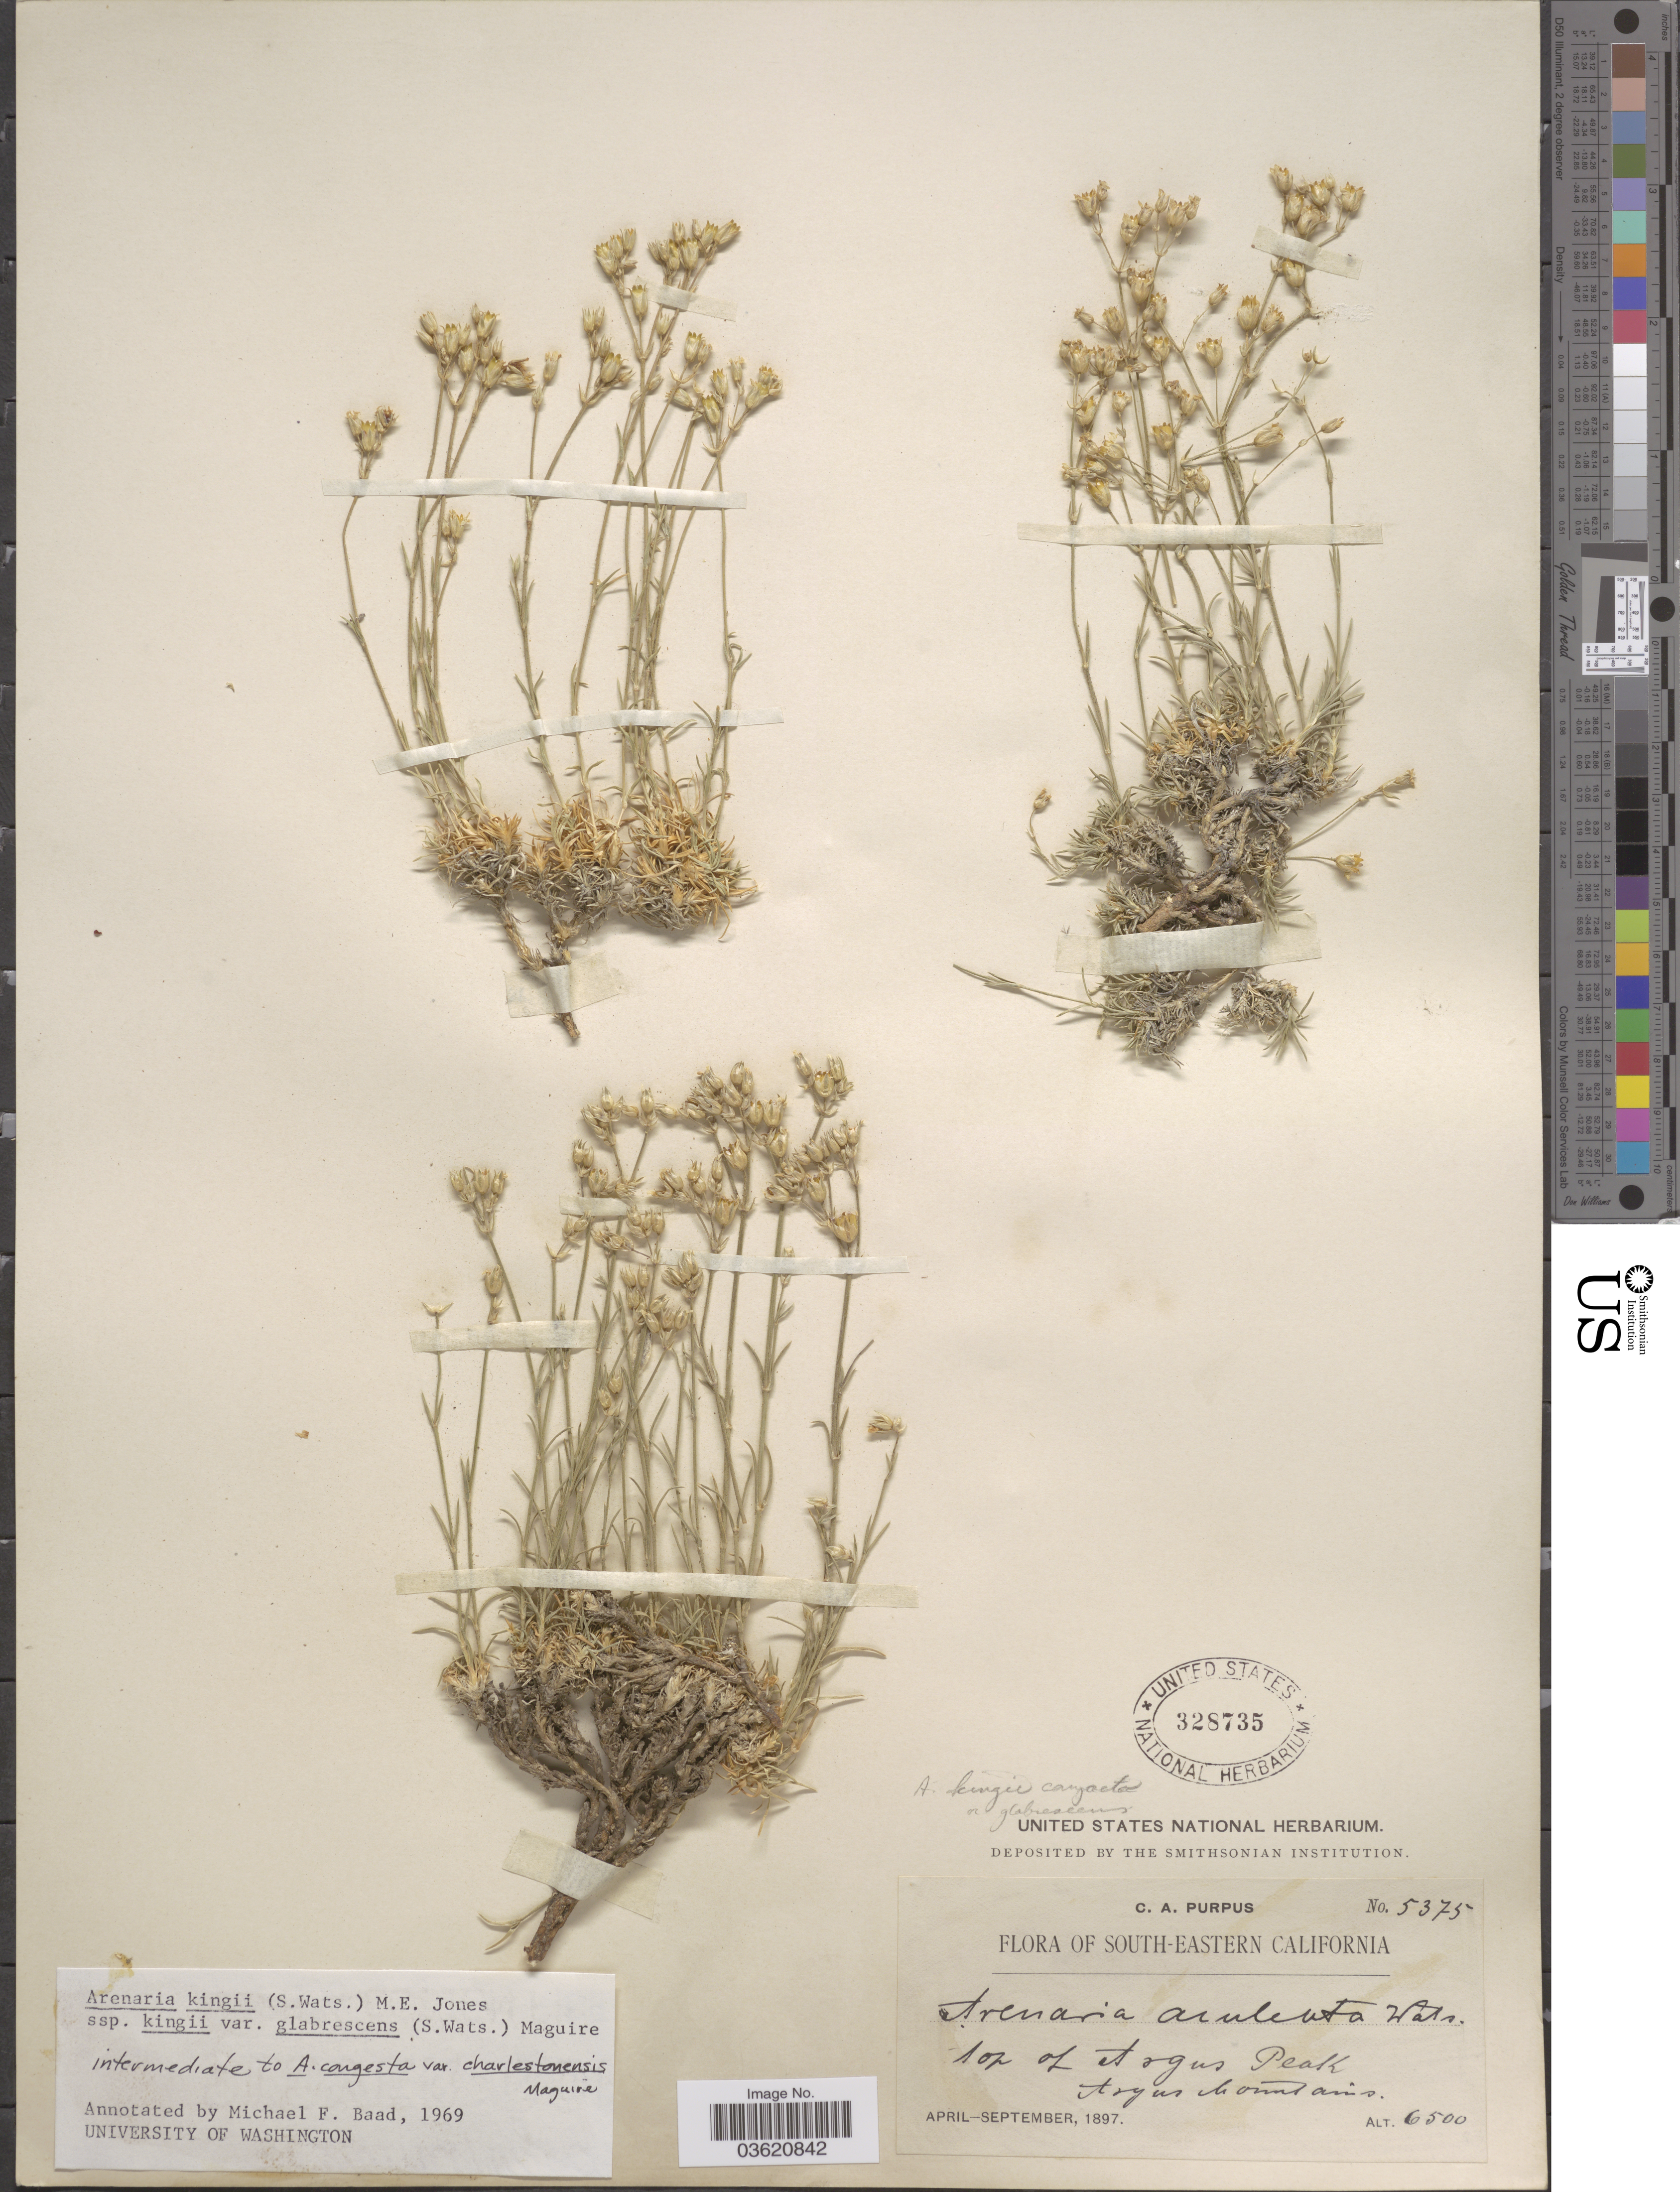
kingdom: Plantae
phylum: Tracheophyta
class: Magnoliopsida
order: Caryophyllales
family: Caryophyllaceae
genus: Eremogone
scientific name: Eremogone kingii var. glabrescens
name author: (S. Watson) Dorn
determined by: U.S. National Herbarium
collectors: C. A. Purpus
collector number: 5375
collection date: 1897-04/1897-09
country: United States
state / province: California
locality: South-eastern California. Top of Argus Peak. Argus Mountains.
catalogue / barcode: US 328735